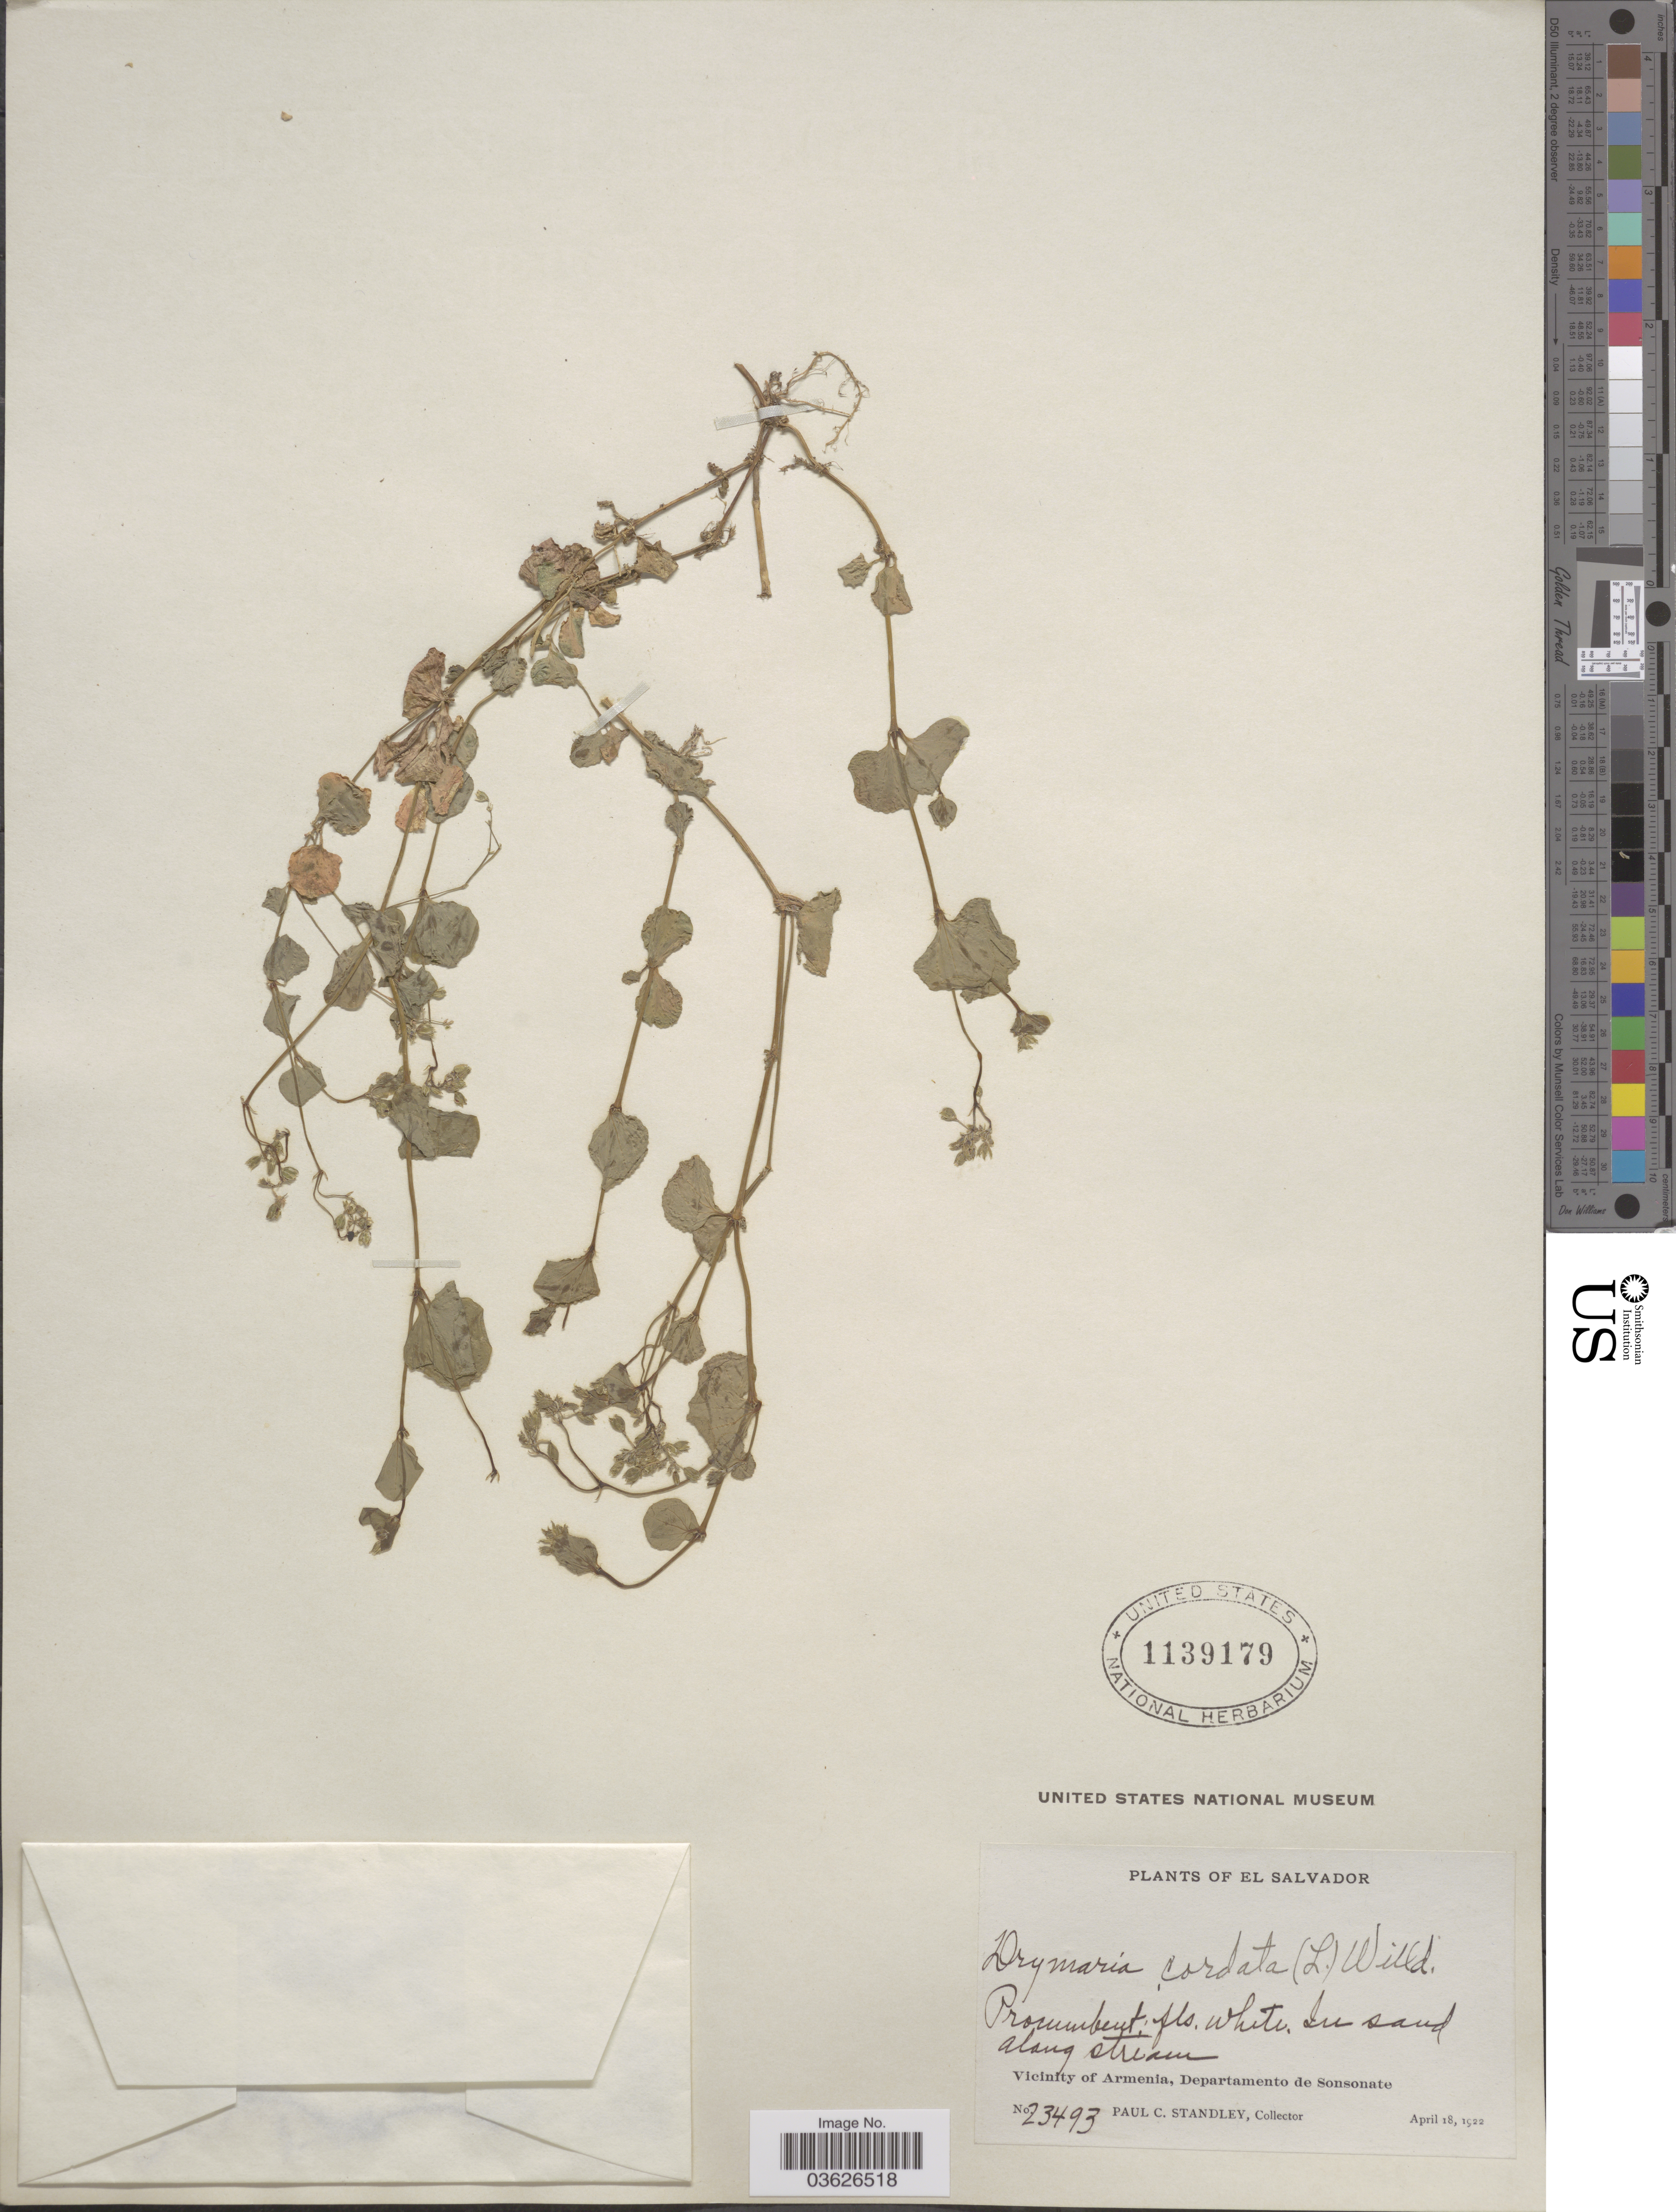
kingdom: Plantae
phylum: Tracheophyta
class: Magnoliopsida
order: Caryophyllales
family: Caryophyllaceae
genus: Drymaria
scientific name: Drymaria cordata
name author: (L.) Willd. ex Schult.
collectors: P. C. Standley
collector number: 23493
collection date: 1922-04-18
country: El Salvador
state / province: Sonsonate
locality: Vicinity of Armenia, Departamento de Sonsonate.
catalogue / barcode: US 1139179